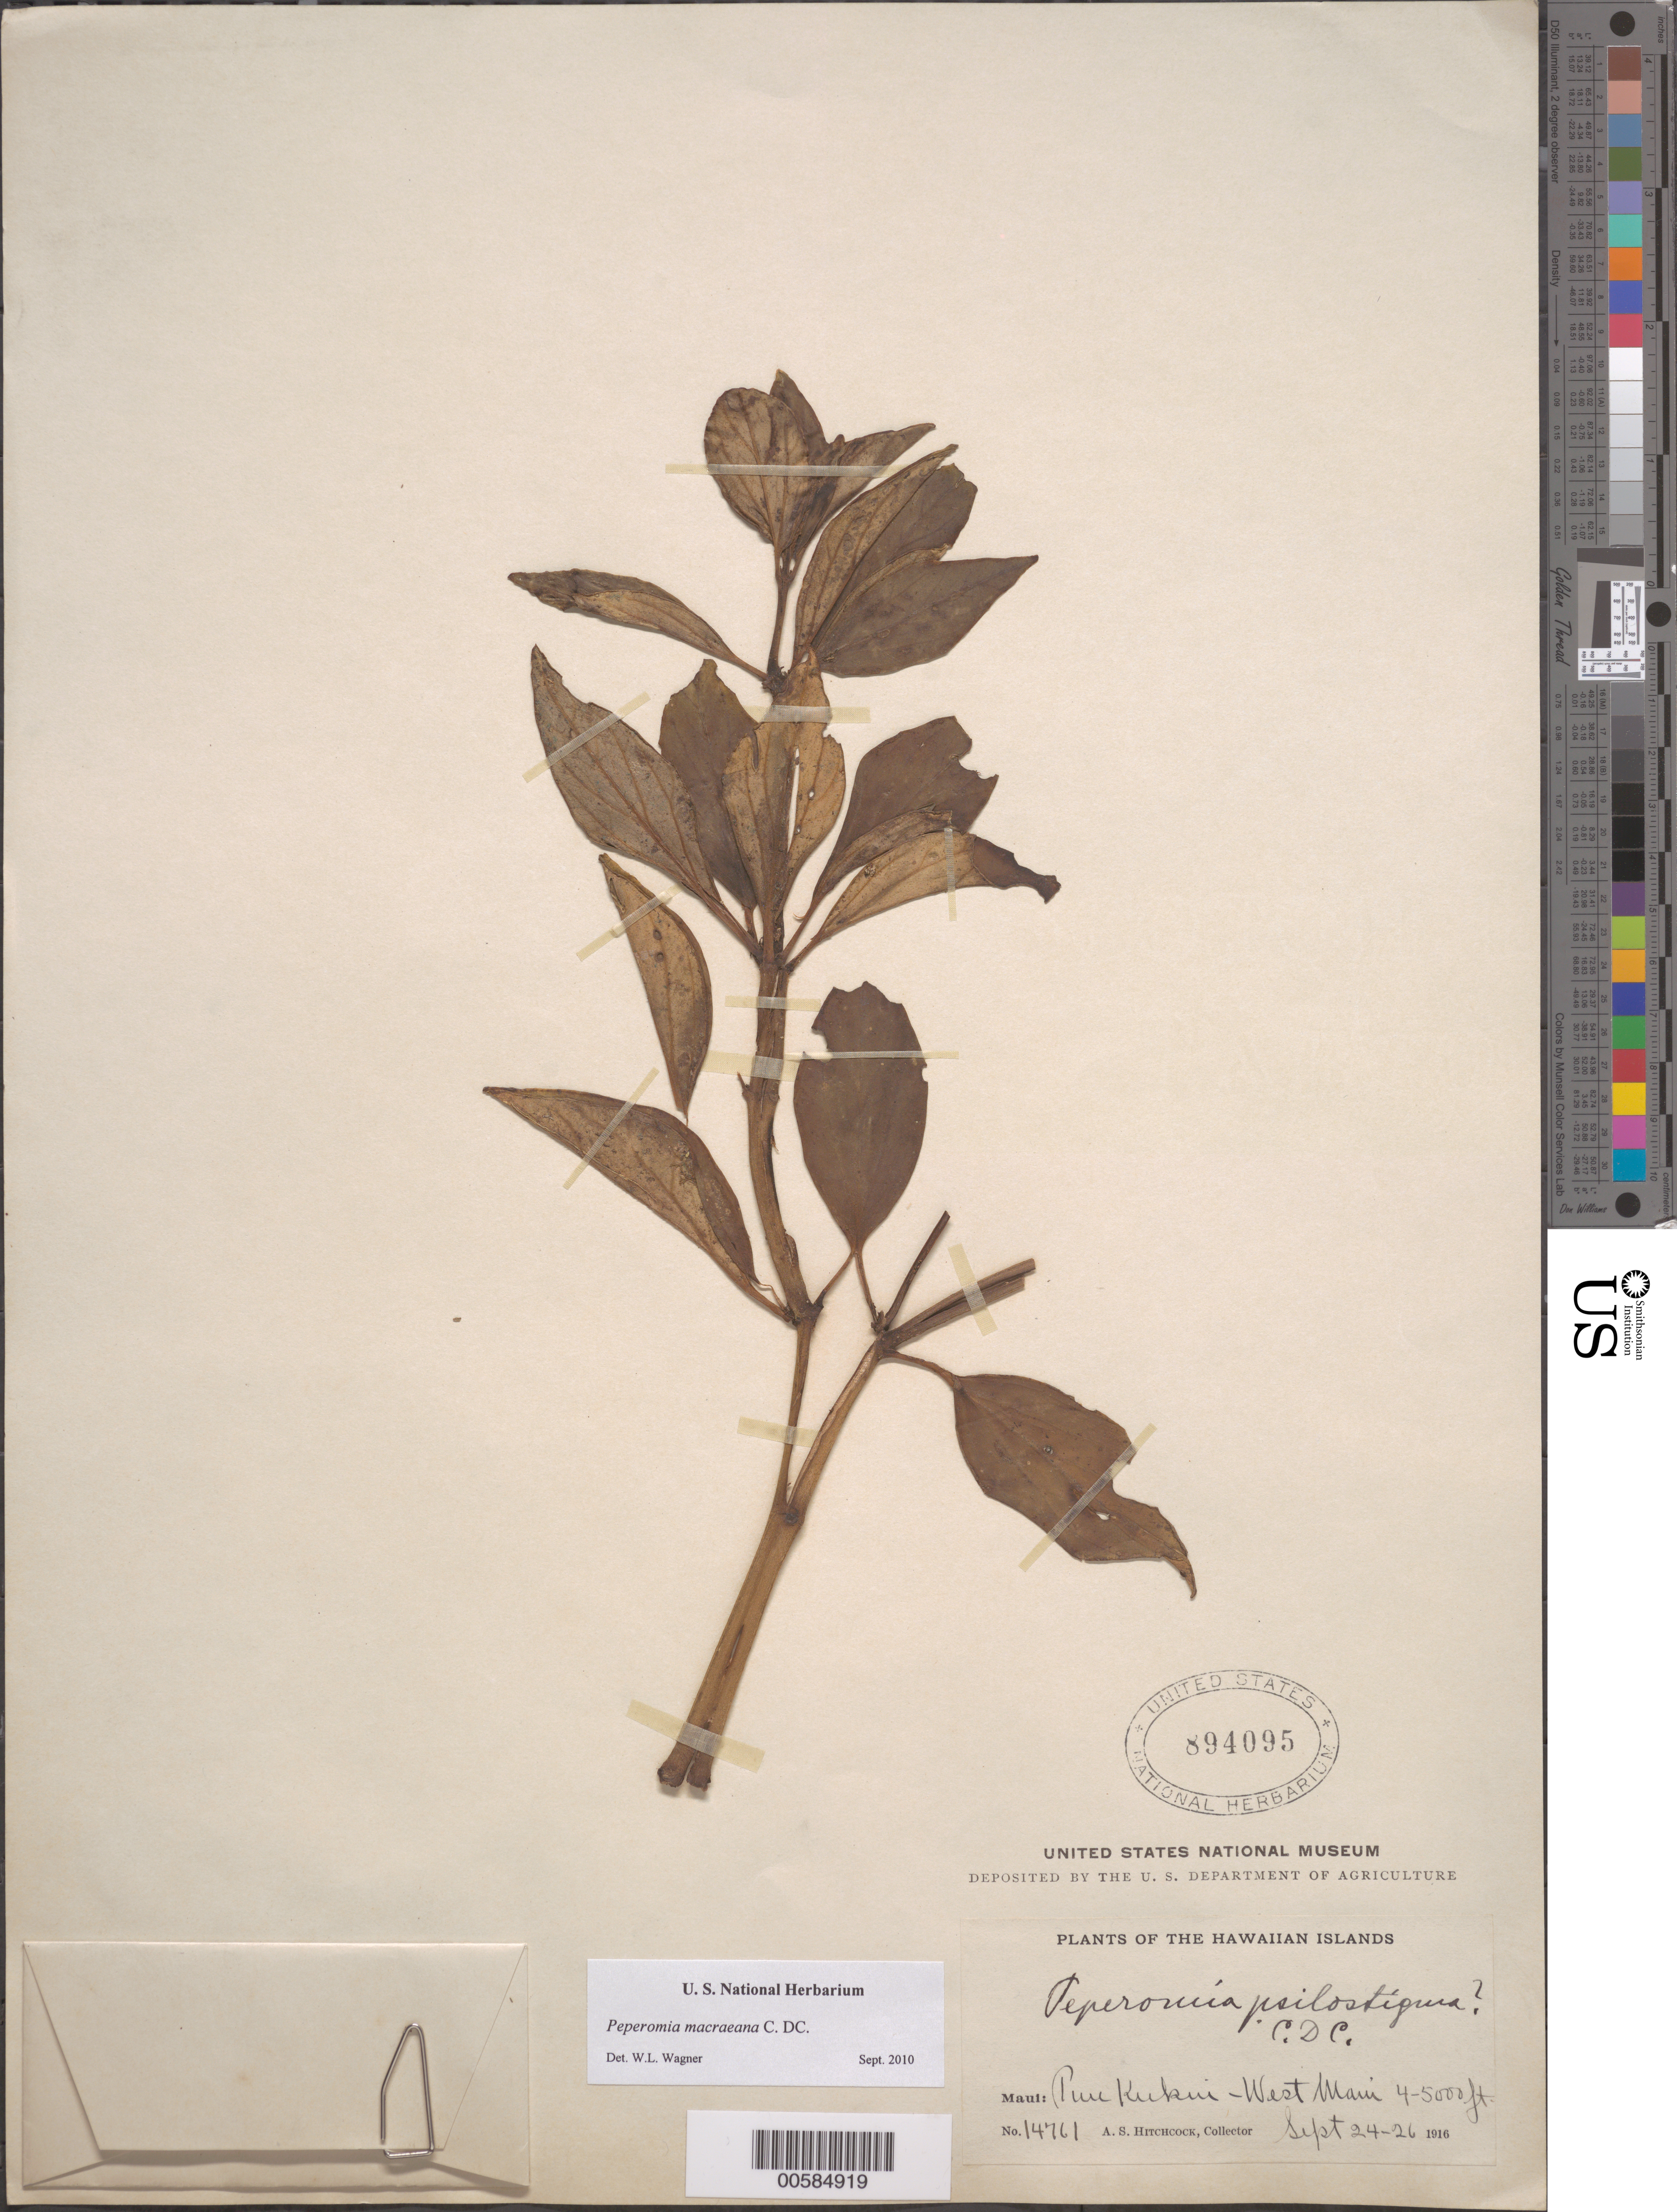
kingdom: Plantae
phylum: Tracheophyta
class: Magnoliopsida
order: Piperales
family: Piperaceae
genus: Peperomia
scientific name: Peperomia macraeana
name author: C. DC.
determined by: Wagner, W. L., (BOT), Smithsonian Institution - National Museum of Natural History (UNITED STATES)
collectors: A. S. Hitchcock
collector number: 14761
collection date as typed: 24 Sep 1916 to 26 Sep 1916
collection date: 1916-09-24/1916-09-26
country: United States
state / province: Hawaii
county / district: Maui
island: Maui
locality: Puu Kukui-W Maui.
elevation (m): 1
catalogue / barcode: US 894095